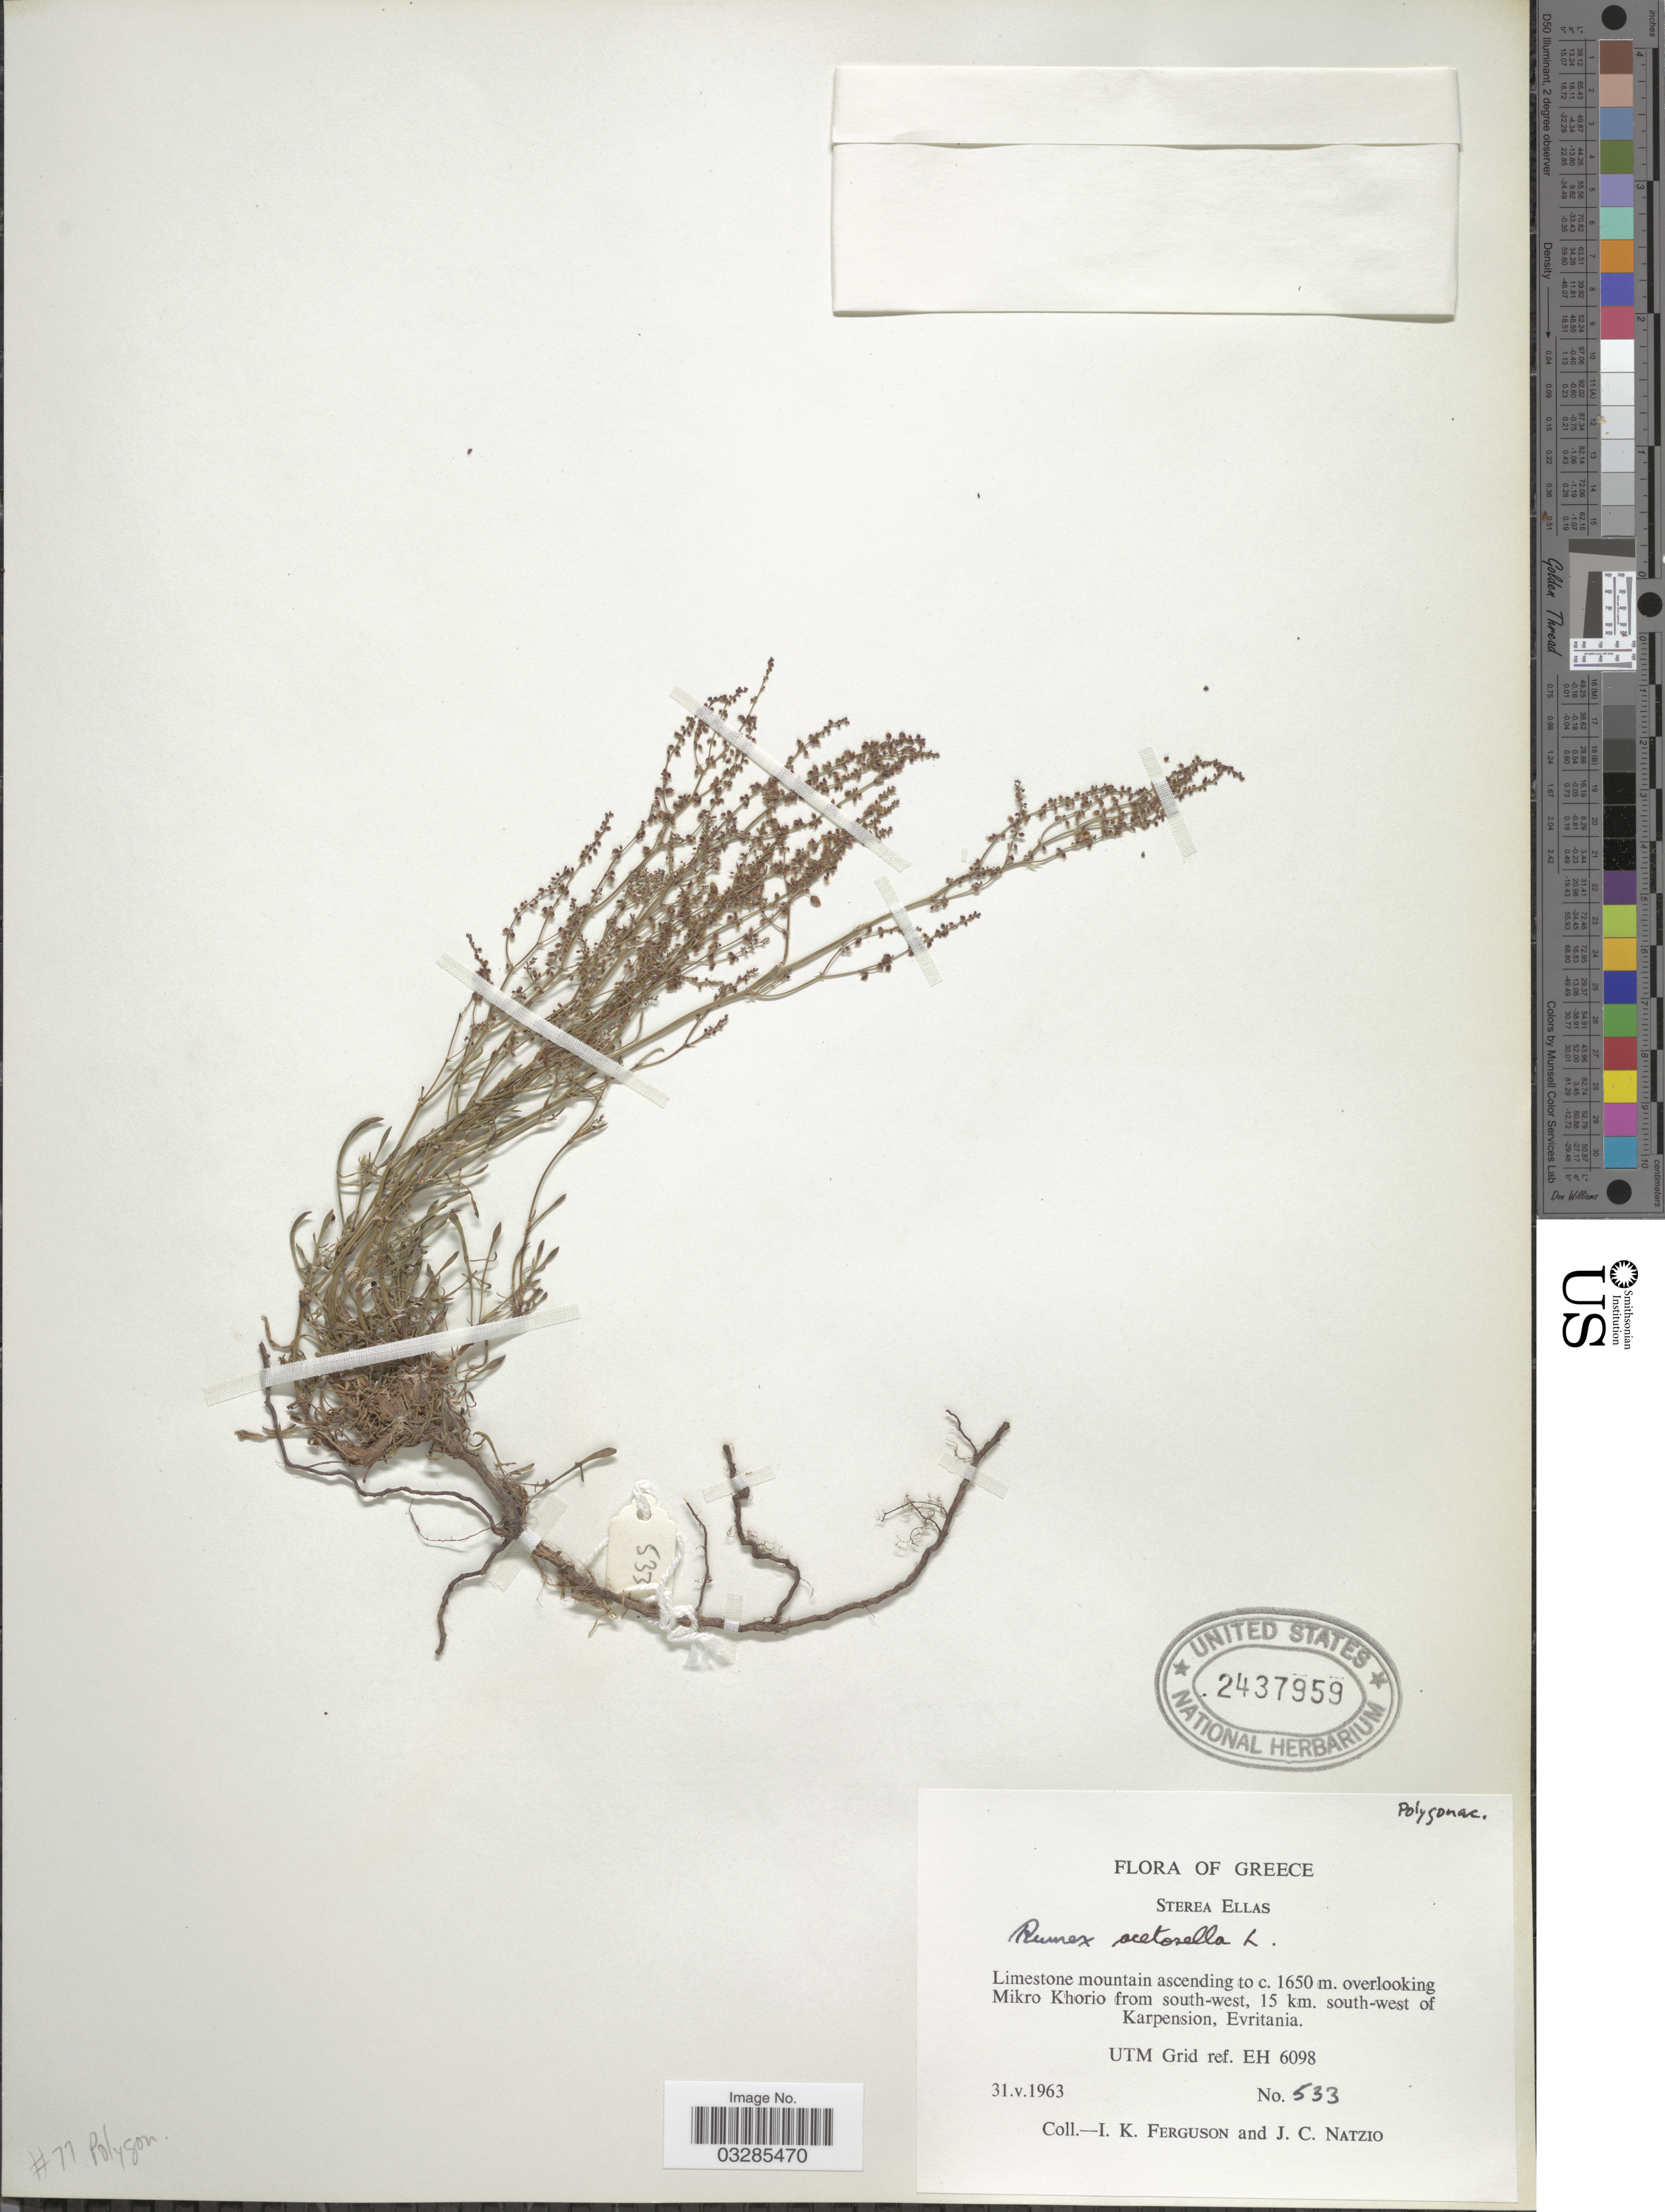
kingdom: Plantae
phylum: Tracheophyta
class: Magnoliopsida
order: Caryophyllales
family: Polygonaceae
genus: Rumex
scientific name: Rumex acetosella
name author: L.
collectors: I. K. Ferguson & J. Natzio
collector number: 533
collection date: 1963-05-31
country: Greece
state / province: Central Greece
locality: Sterea Ellas. Mikro Khorio from south-west, 15 km. south-west of Karpension, Evritania. UTM Grid ref. EH 6098.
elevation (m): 1650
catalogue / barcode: US 2437959